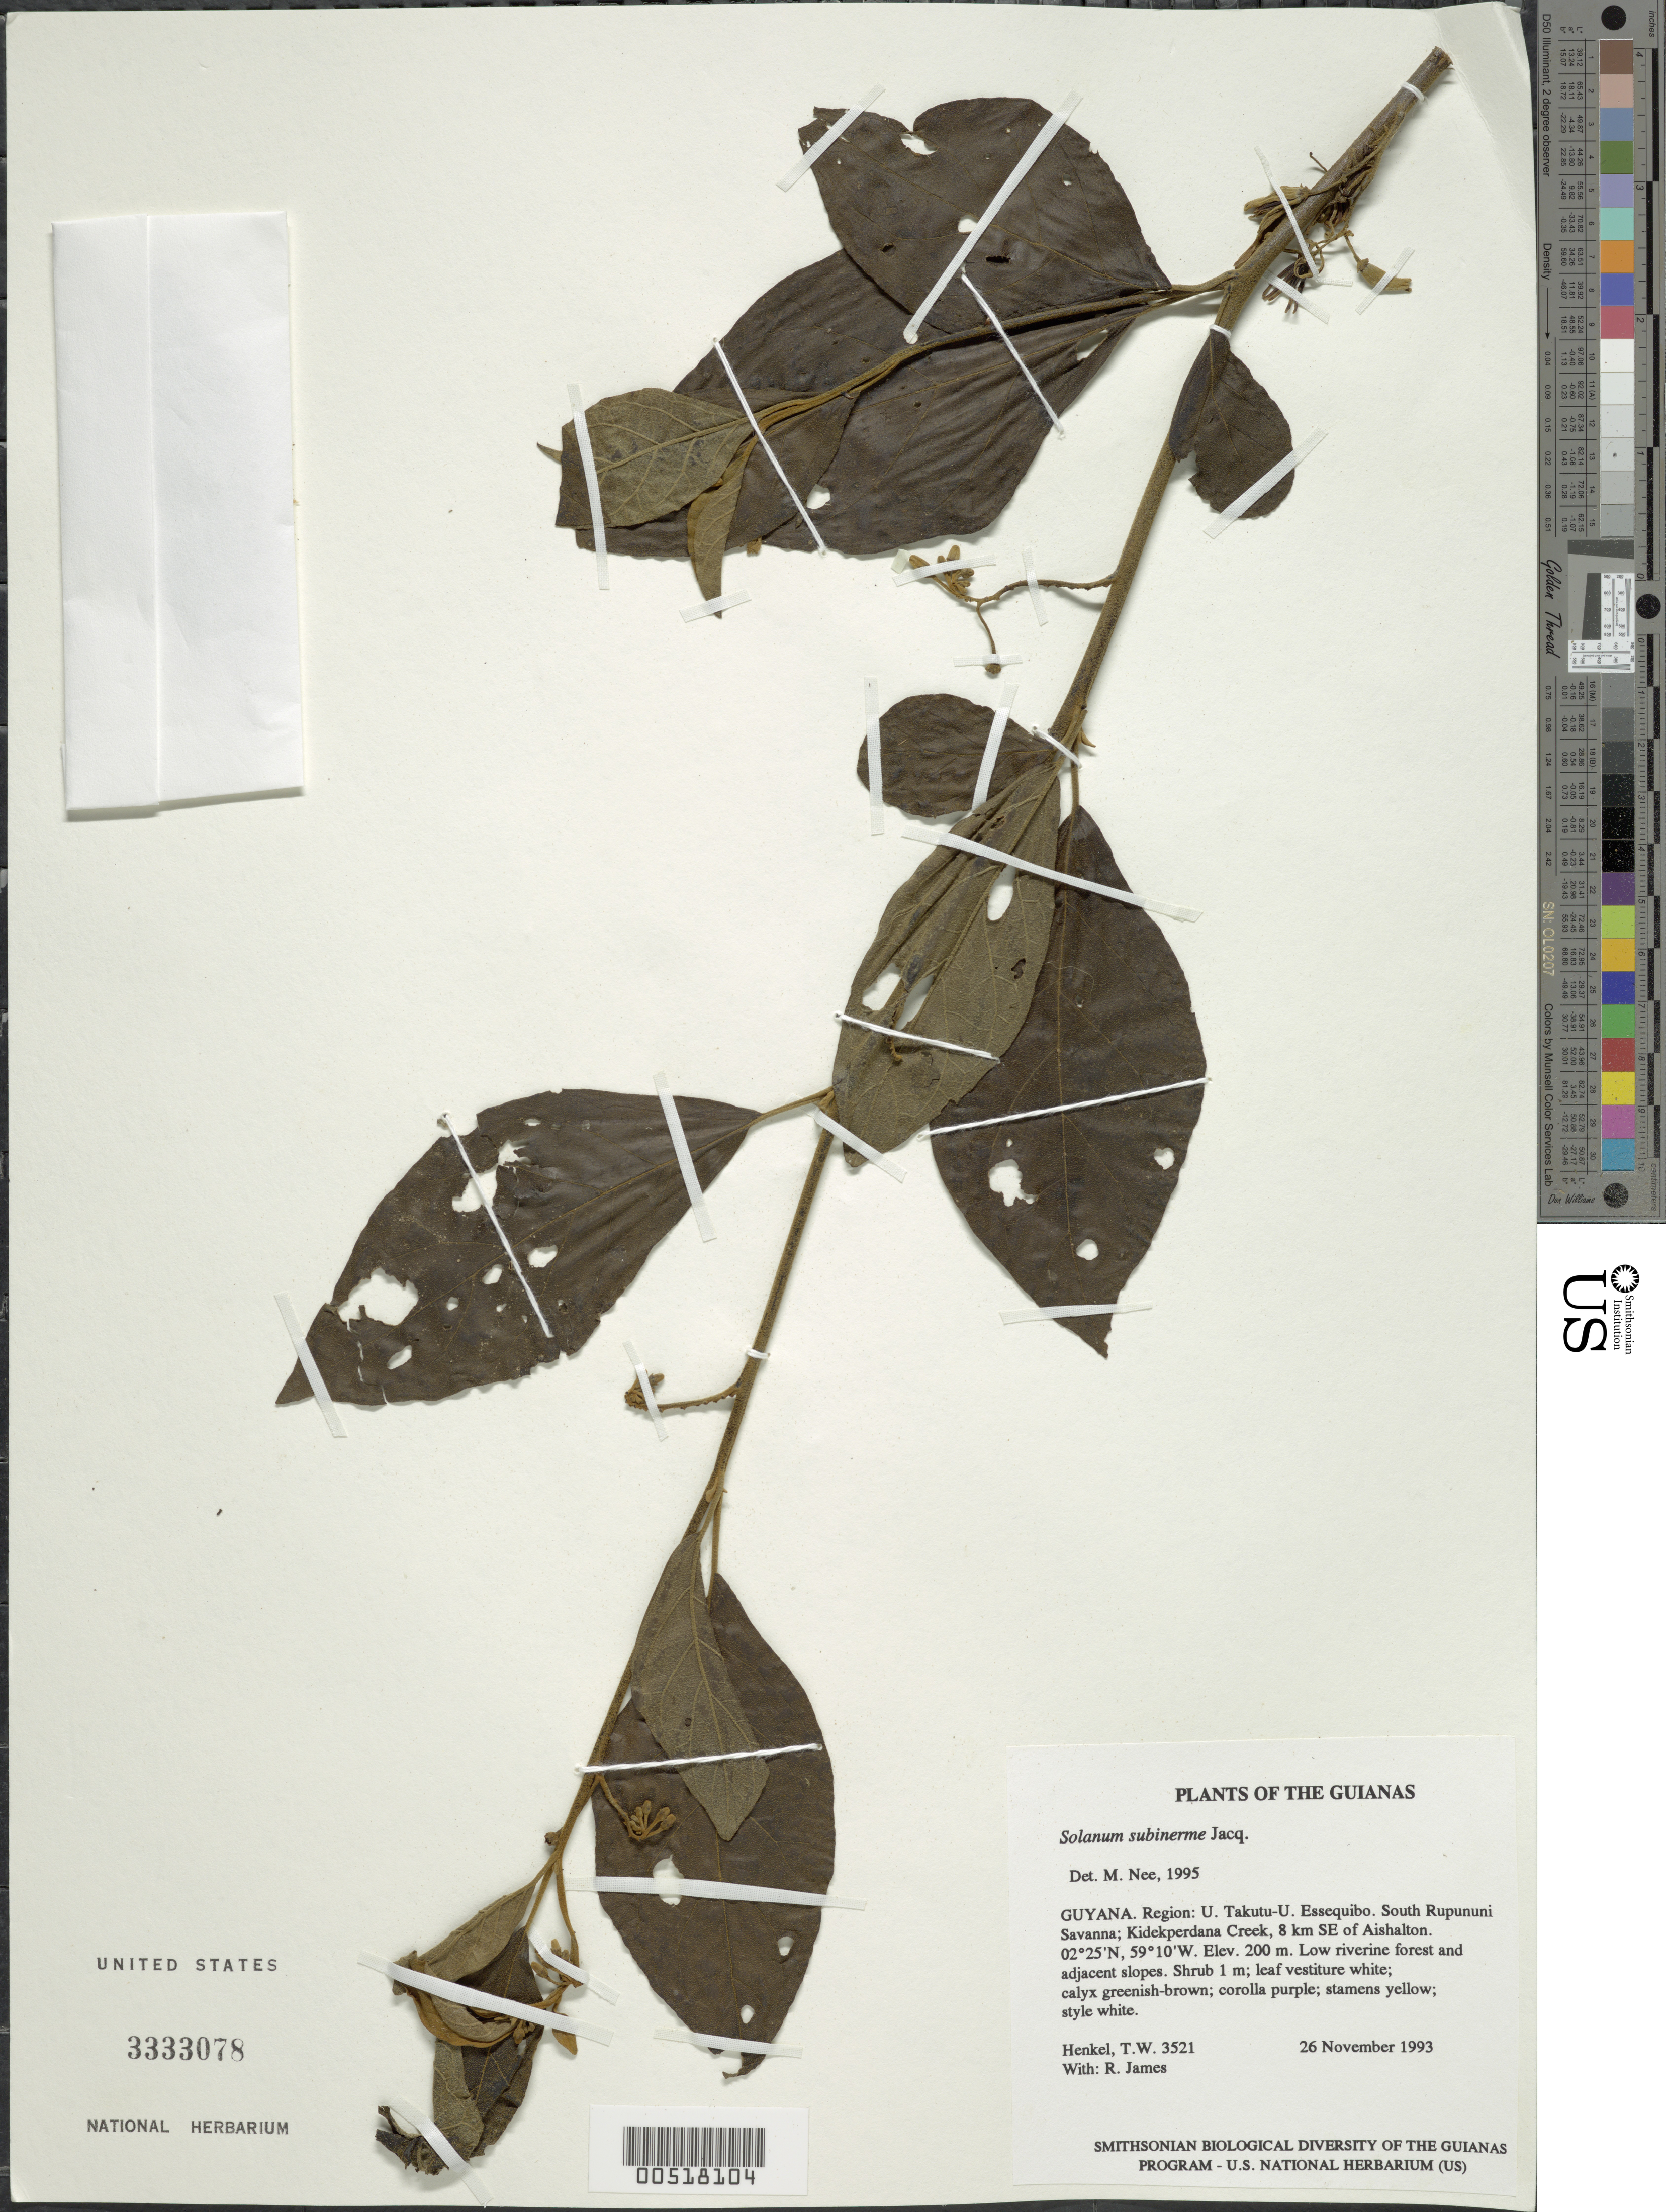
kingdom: Plantae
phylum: Tracheophyta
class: Magnoliopsida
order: Solanales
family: Solanaceae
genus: Solanum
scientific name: Solanum subinerme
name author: Jacq.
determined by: Nee, Michael H.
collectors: T. Henkel & R. James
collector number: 3521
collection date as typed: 11 Nov 1993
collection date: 1993-11-11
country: Guyana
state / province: U. Takutu-U. Essequibo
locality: South Rupununi Savanna; Kidekperdana Creek, 8 km SE of Aishalton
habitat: Low riverine forest and adjacent slopes.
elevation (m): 200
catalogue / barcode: US 3333078